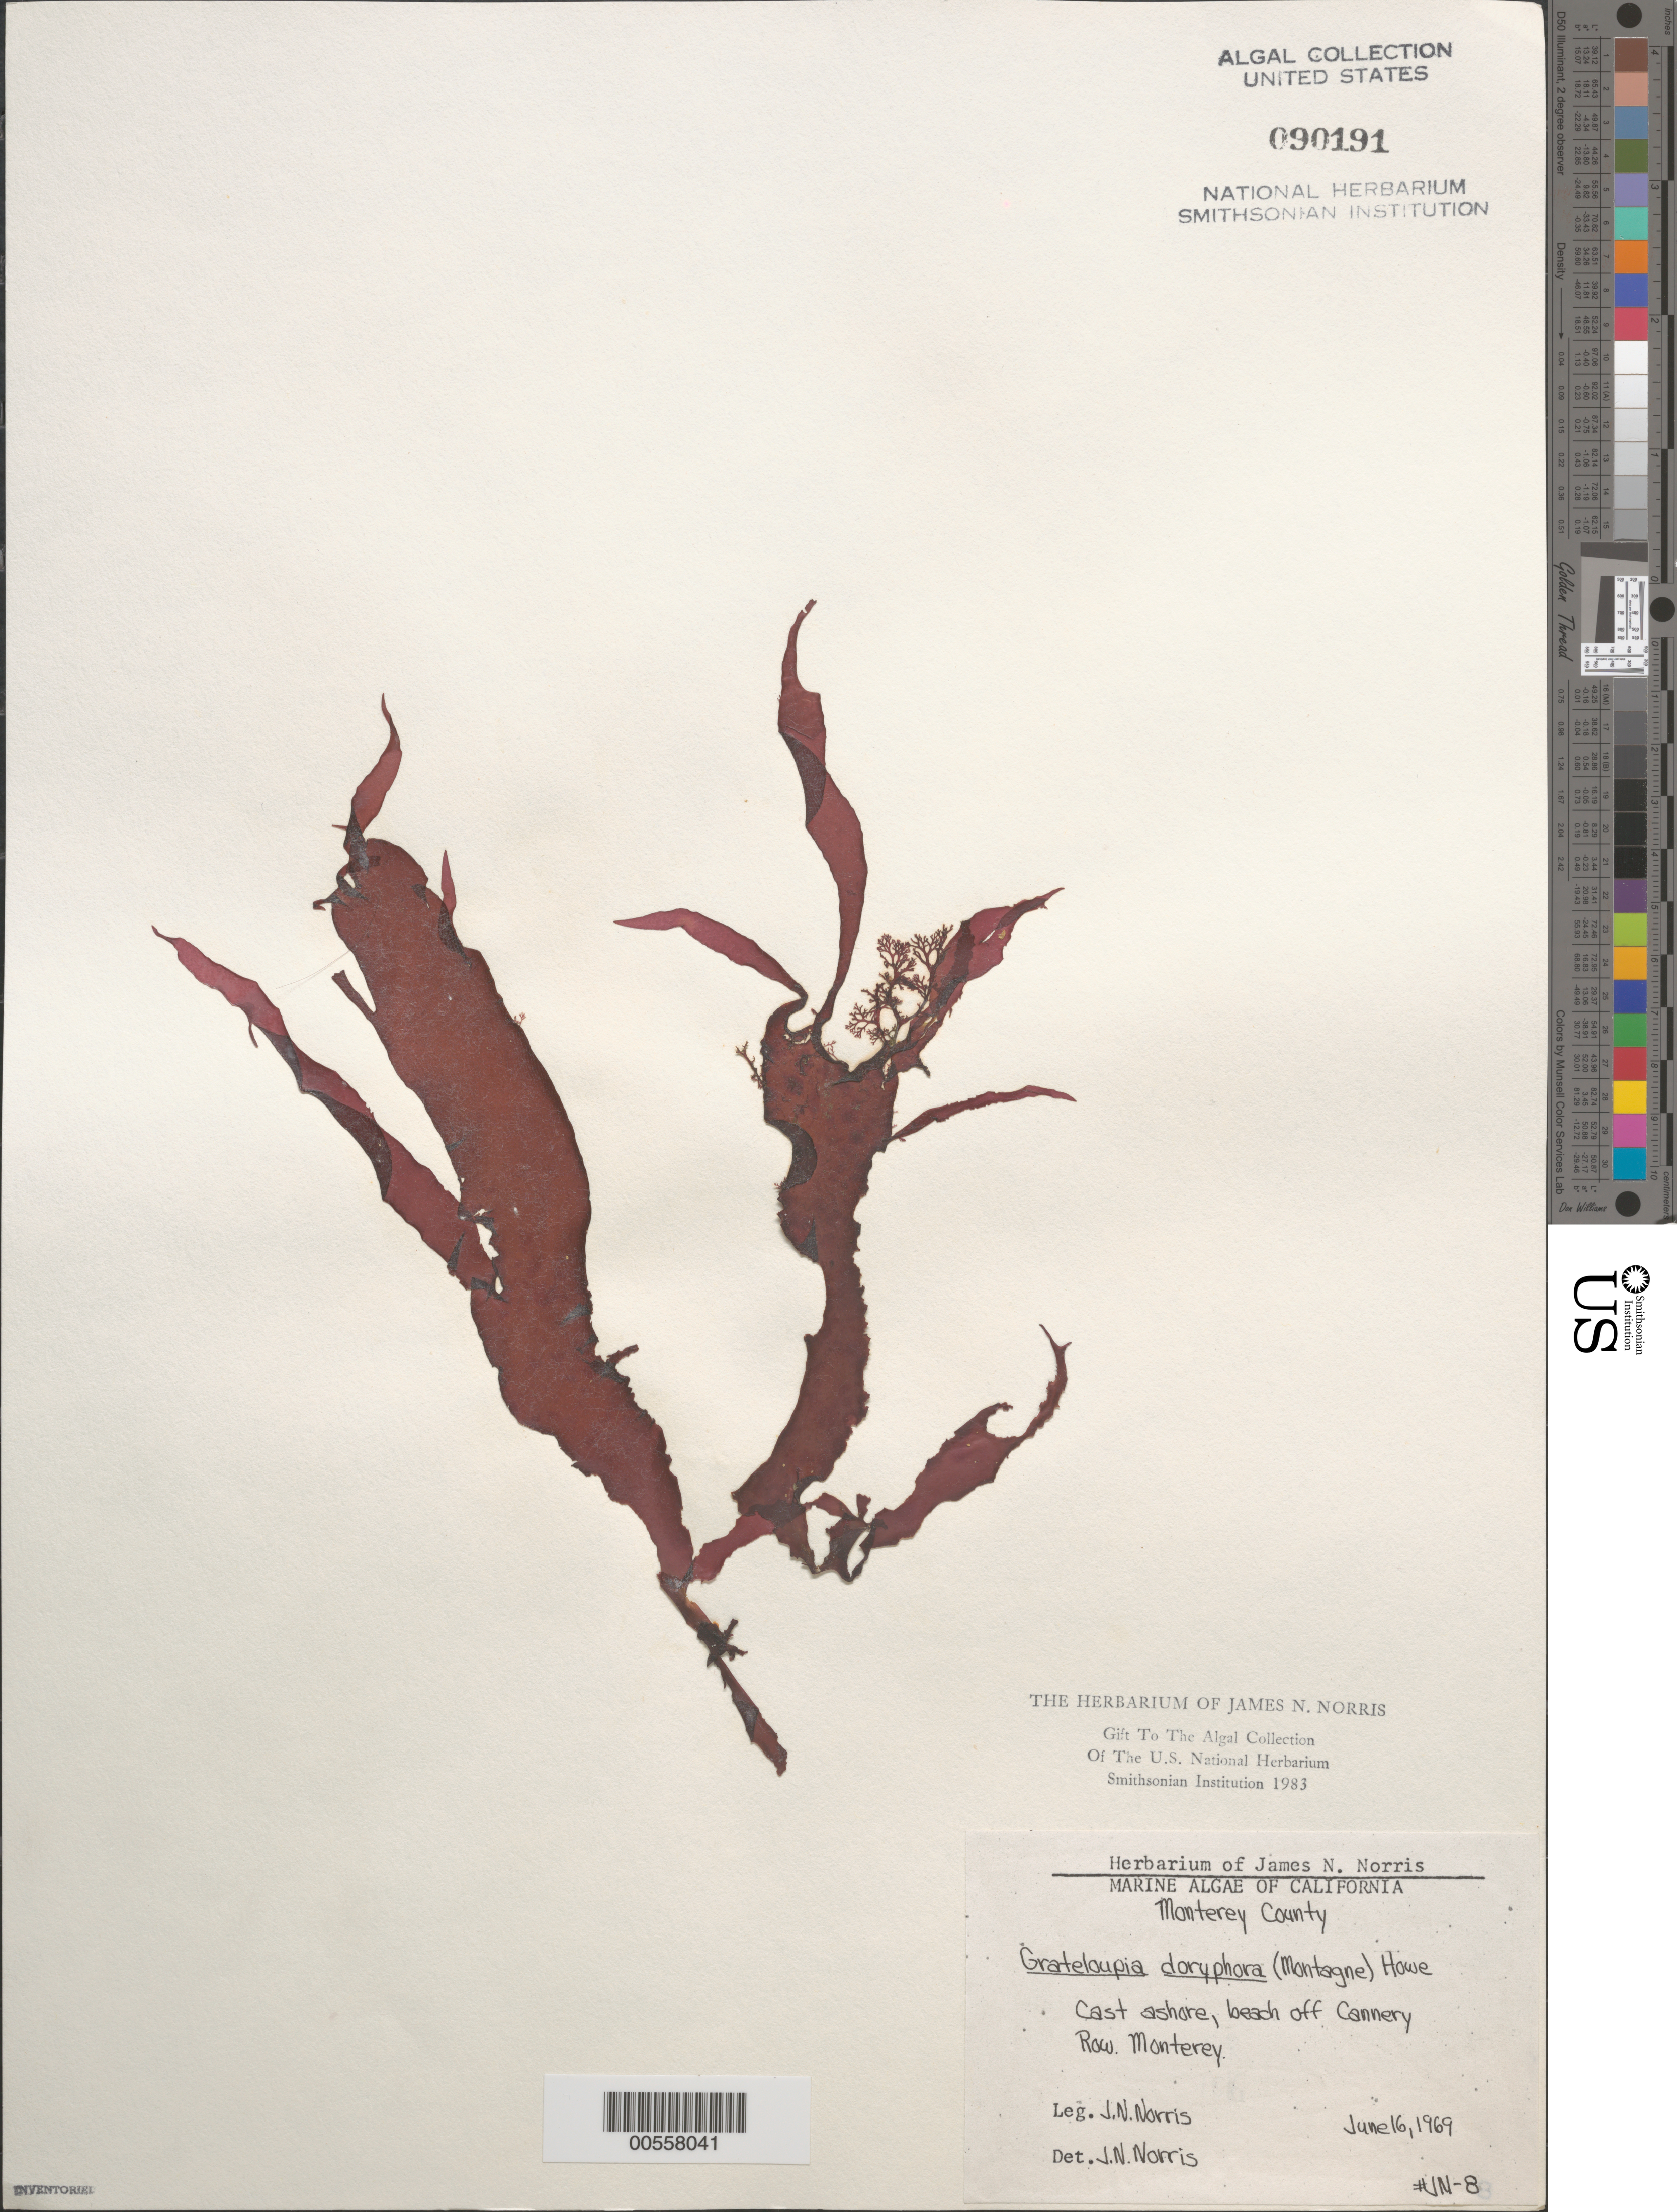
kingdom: Plantae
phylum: Rhodophyta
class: Florideophyceae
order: Halymeniales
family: Halymeniaceae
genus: Grateloupia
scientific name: Grateloupia doryphora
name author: (Mont.) Howe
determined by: Norris, James N.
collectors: J. N. Norris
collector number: JN-8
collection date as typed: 16 Jun 1969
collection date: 1969-06-16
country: United States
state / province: California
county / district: Monterey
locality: Monterey, off Cannery Row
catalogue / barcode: US 90191